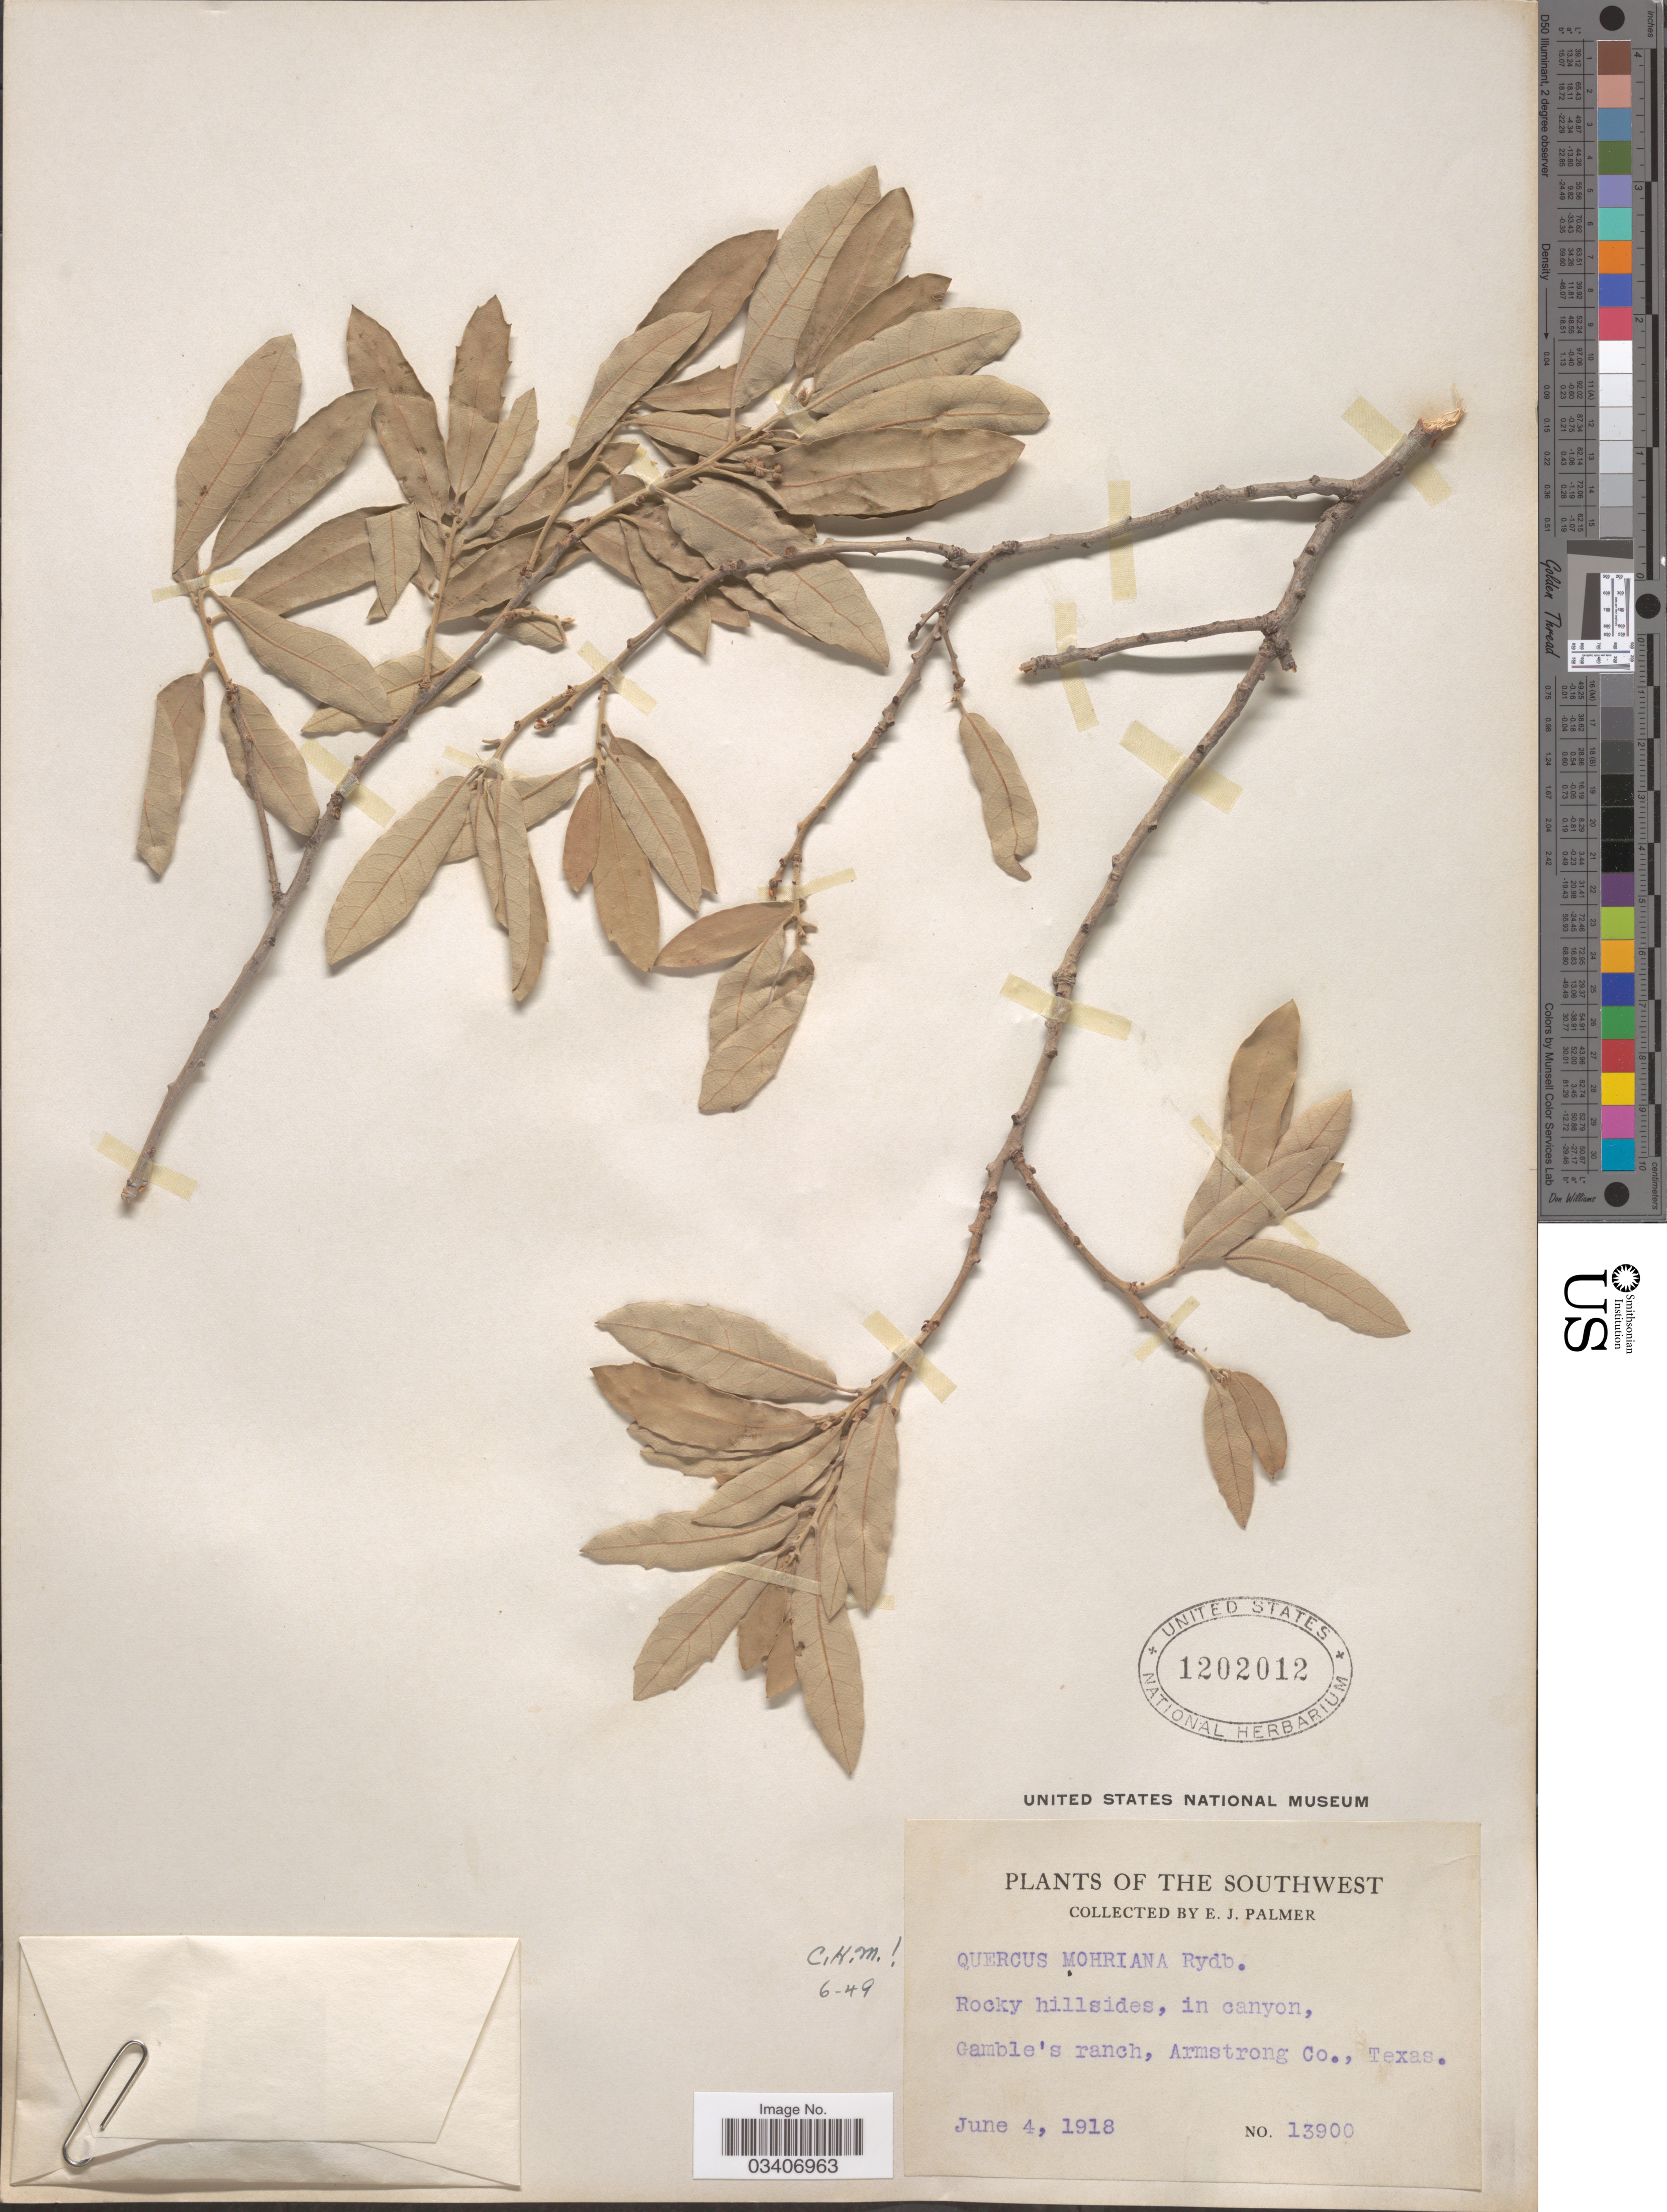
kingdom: Plantae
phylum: Tracheophyta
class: Magnoliopsida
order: Fagales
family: Fagaceae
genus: Quercus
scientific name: Quercus mohriana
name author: Buckley ex Rydb.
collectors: E. J. Palmer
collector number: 13900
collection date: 1918-06-04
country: United States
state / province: Texas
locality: The Southwest. Gamble's ranch, Armstrong Co.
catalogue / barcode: US 1202012